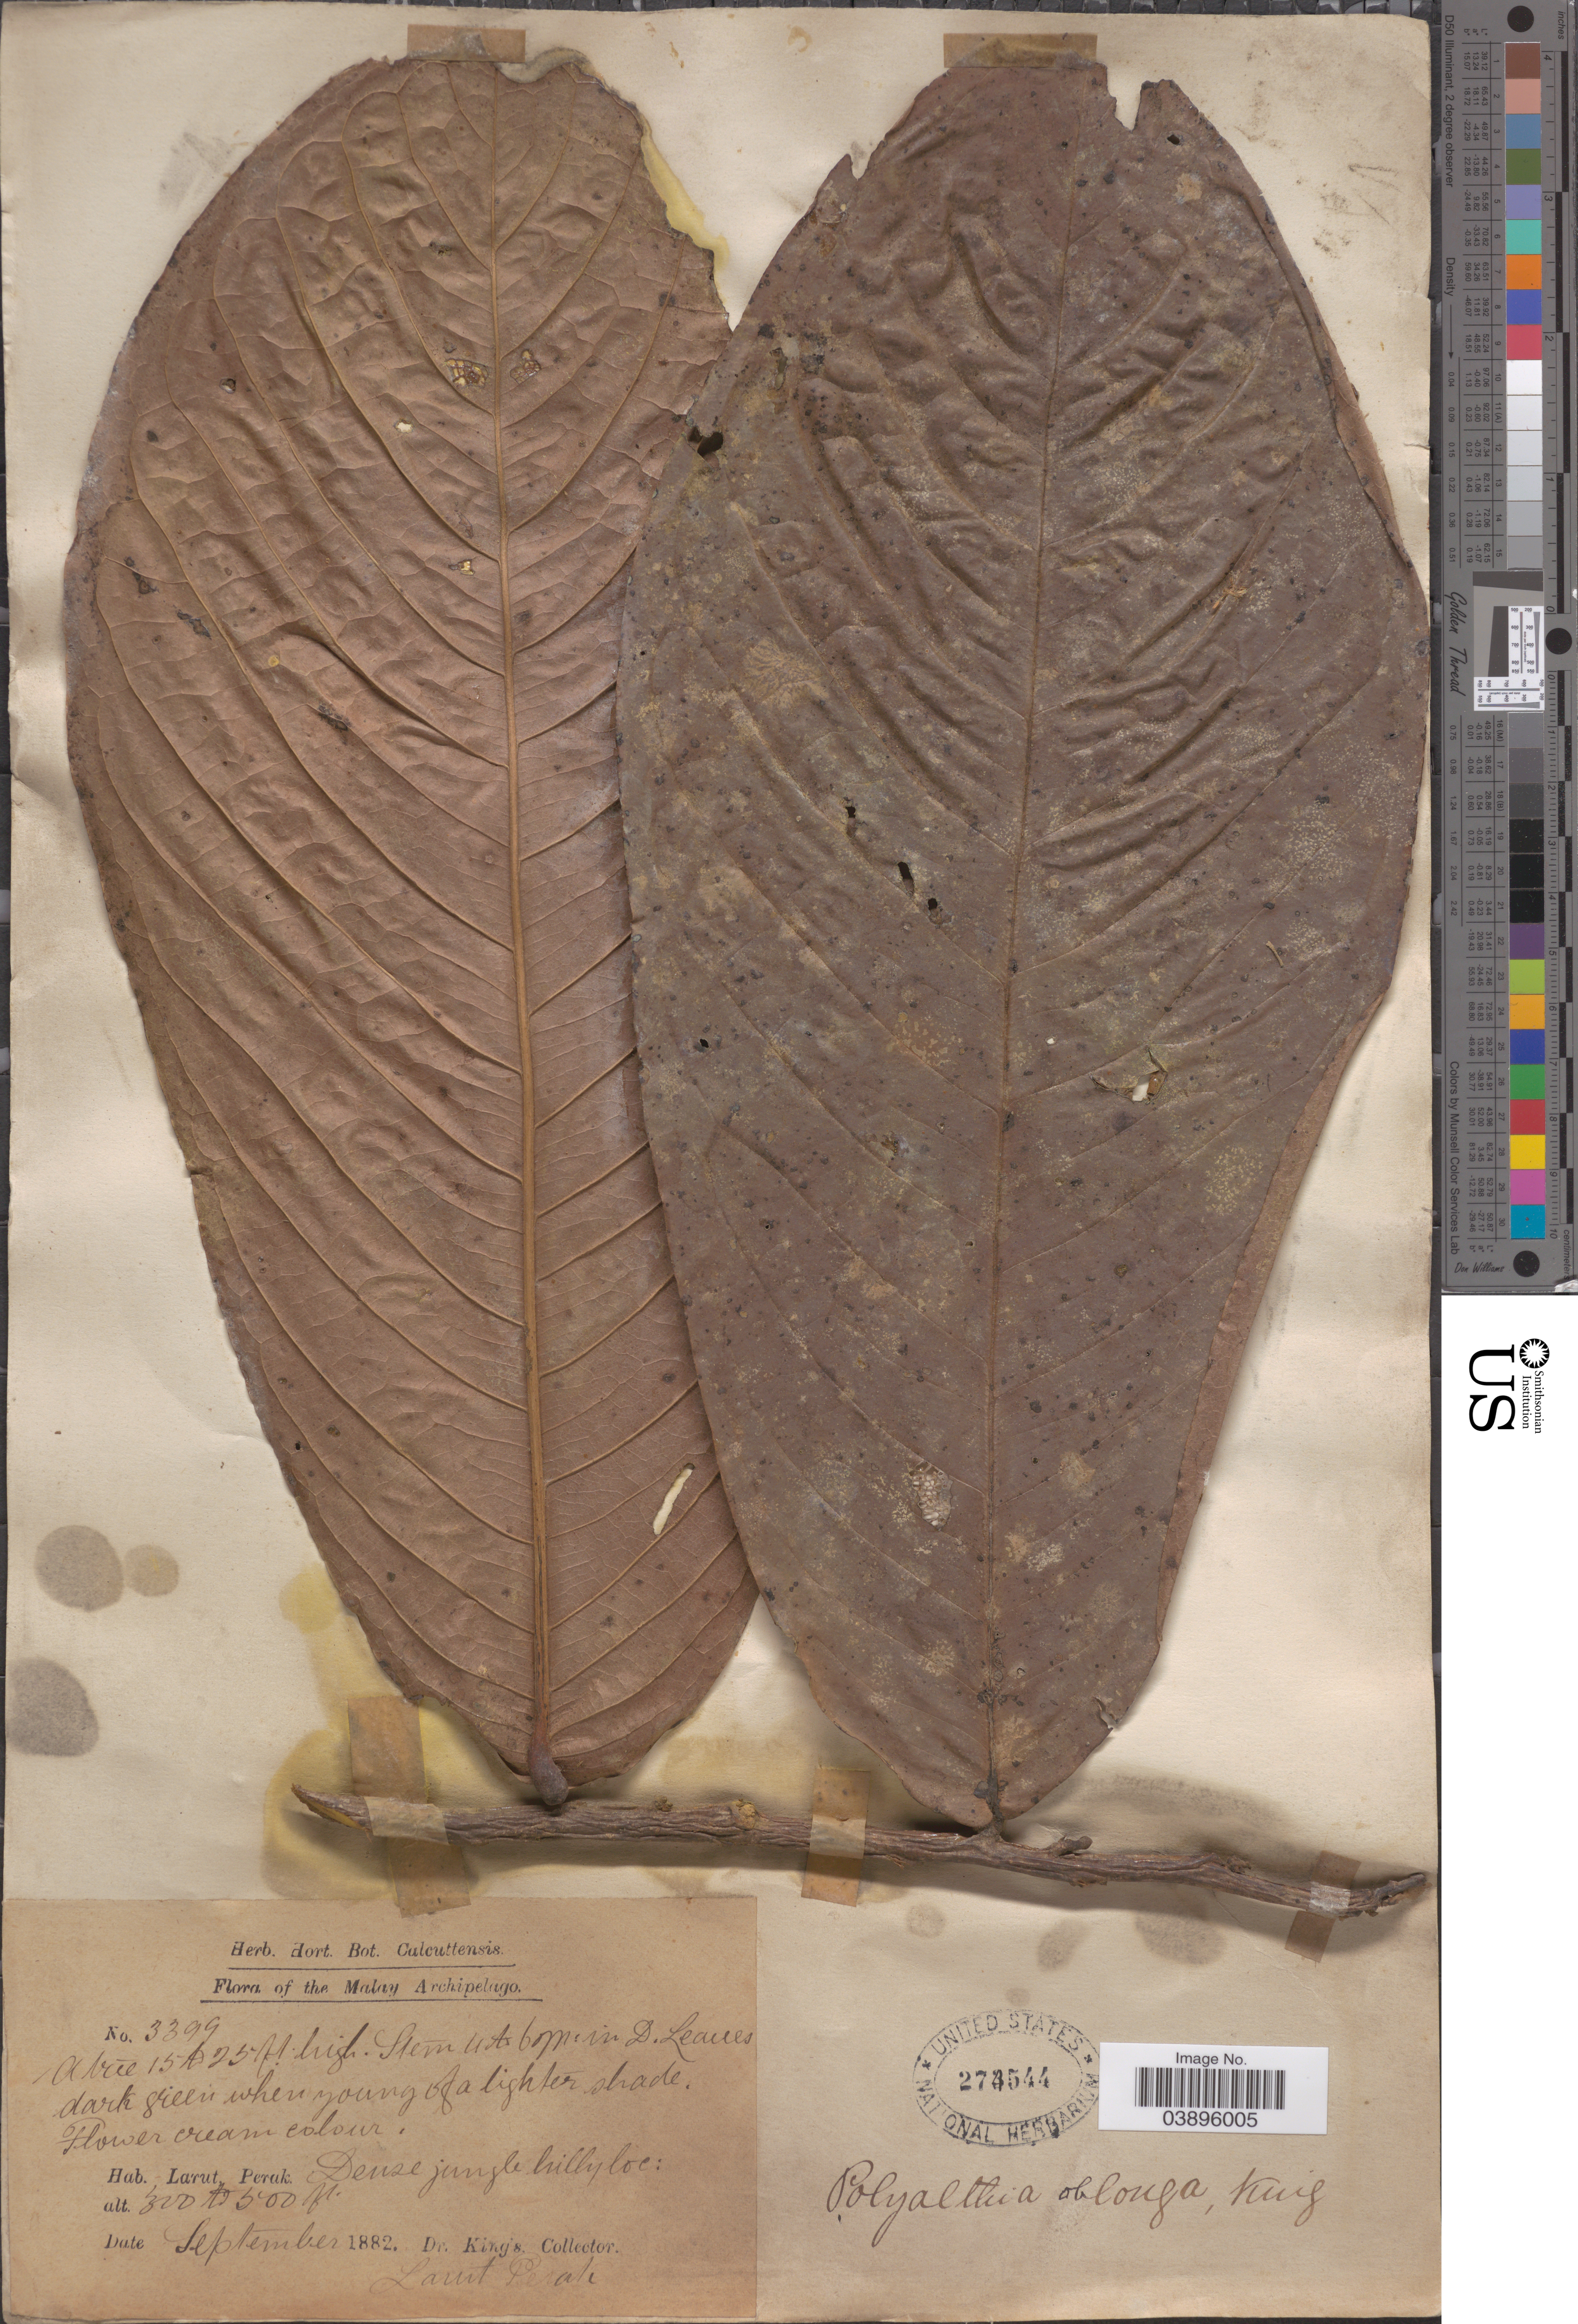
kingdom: Plantae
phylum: Tracheophyta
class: Magnoliopsida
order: Magnoliales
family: Annonaceae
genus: Polyalthia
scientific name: Polyalthia oblonga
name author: King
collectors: Dr. King's collector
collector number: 3399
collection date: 1882-09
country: Malaysia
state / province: Perak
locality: The Malay Peninsula. Larut.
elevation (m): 91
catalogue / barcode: US 274544